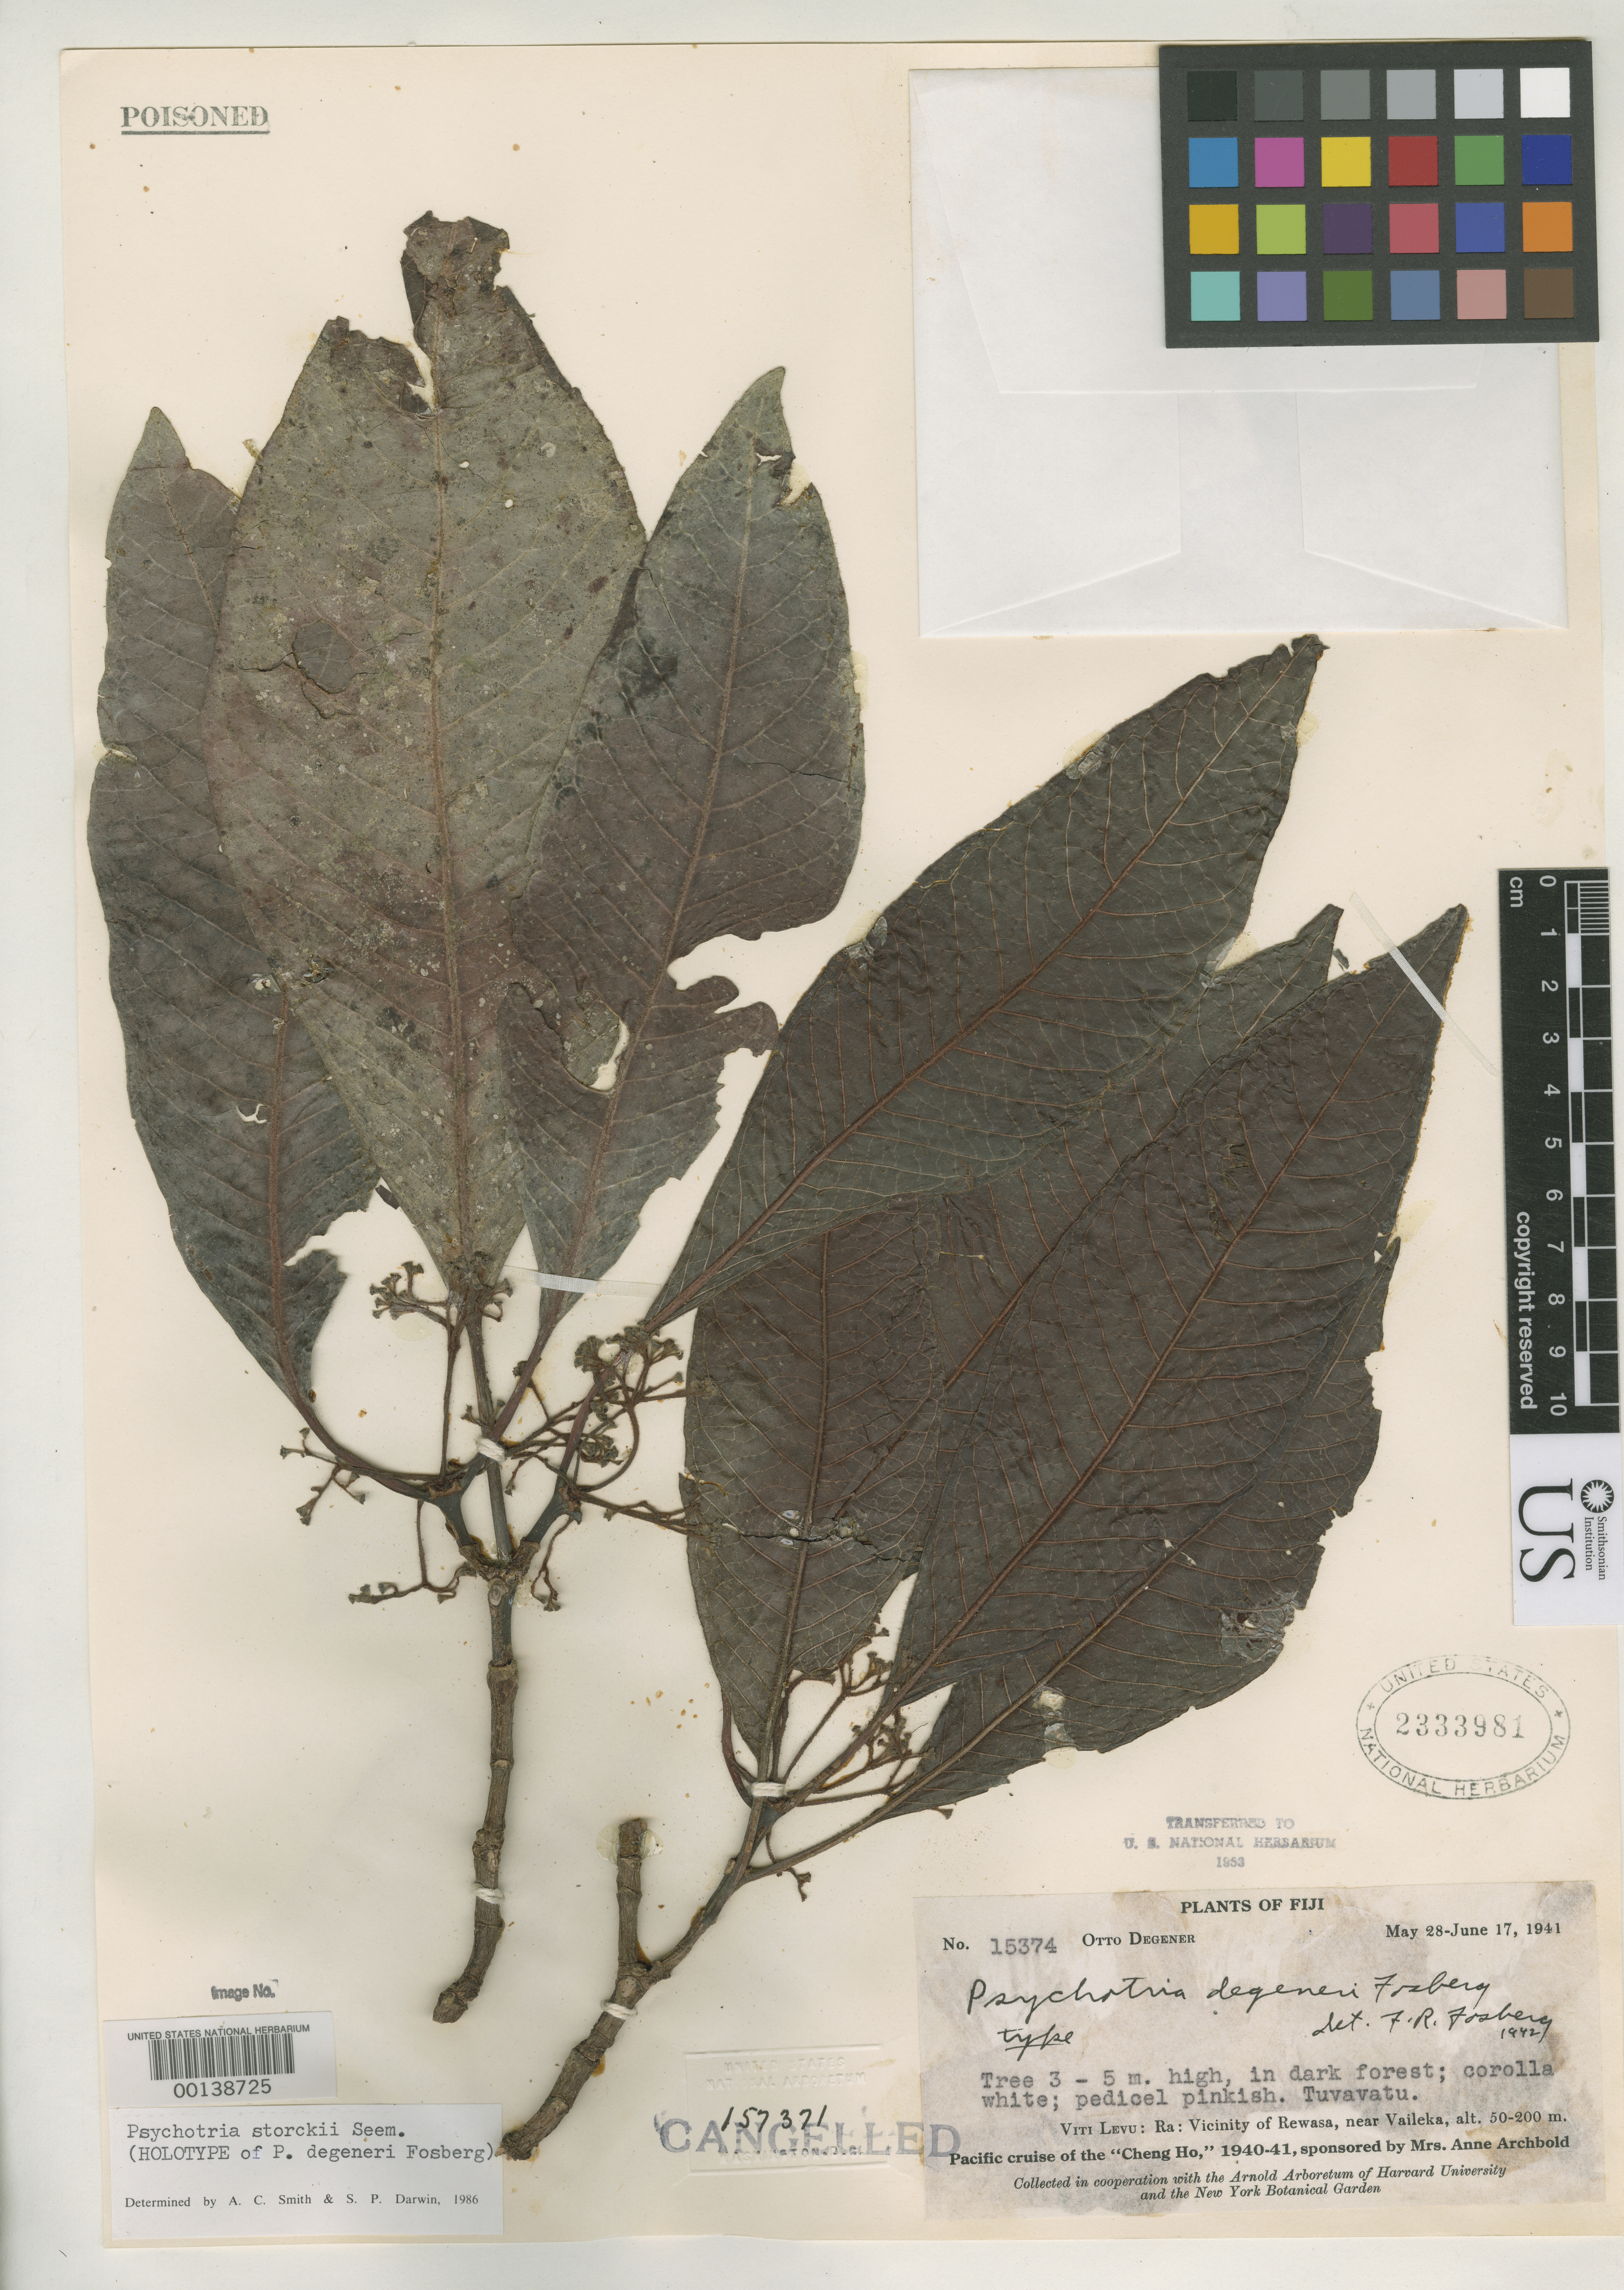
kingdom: Plantae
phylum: Tracheophyta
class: Magnoliopsida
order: Gentianales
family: Rubiaceae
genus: Psychotria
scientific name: Psychotria degeneri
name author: Fosberg in A.C. Sm.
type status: Holotype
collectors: O. Degener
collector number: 15374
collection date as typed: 28 May 1941 to 17 Jun 1941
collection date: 1941-05-28/1941-06-17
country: Fiji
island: Viti Levu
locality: Vicinity of Rewasa, near Vaileka, Tuvavatu. [Viti Levu Group]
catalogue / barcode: US 2333981